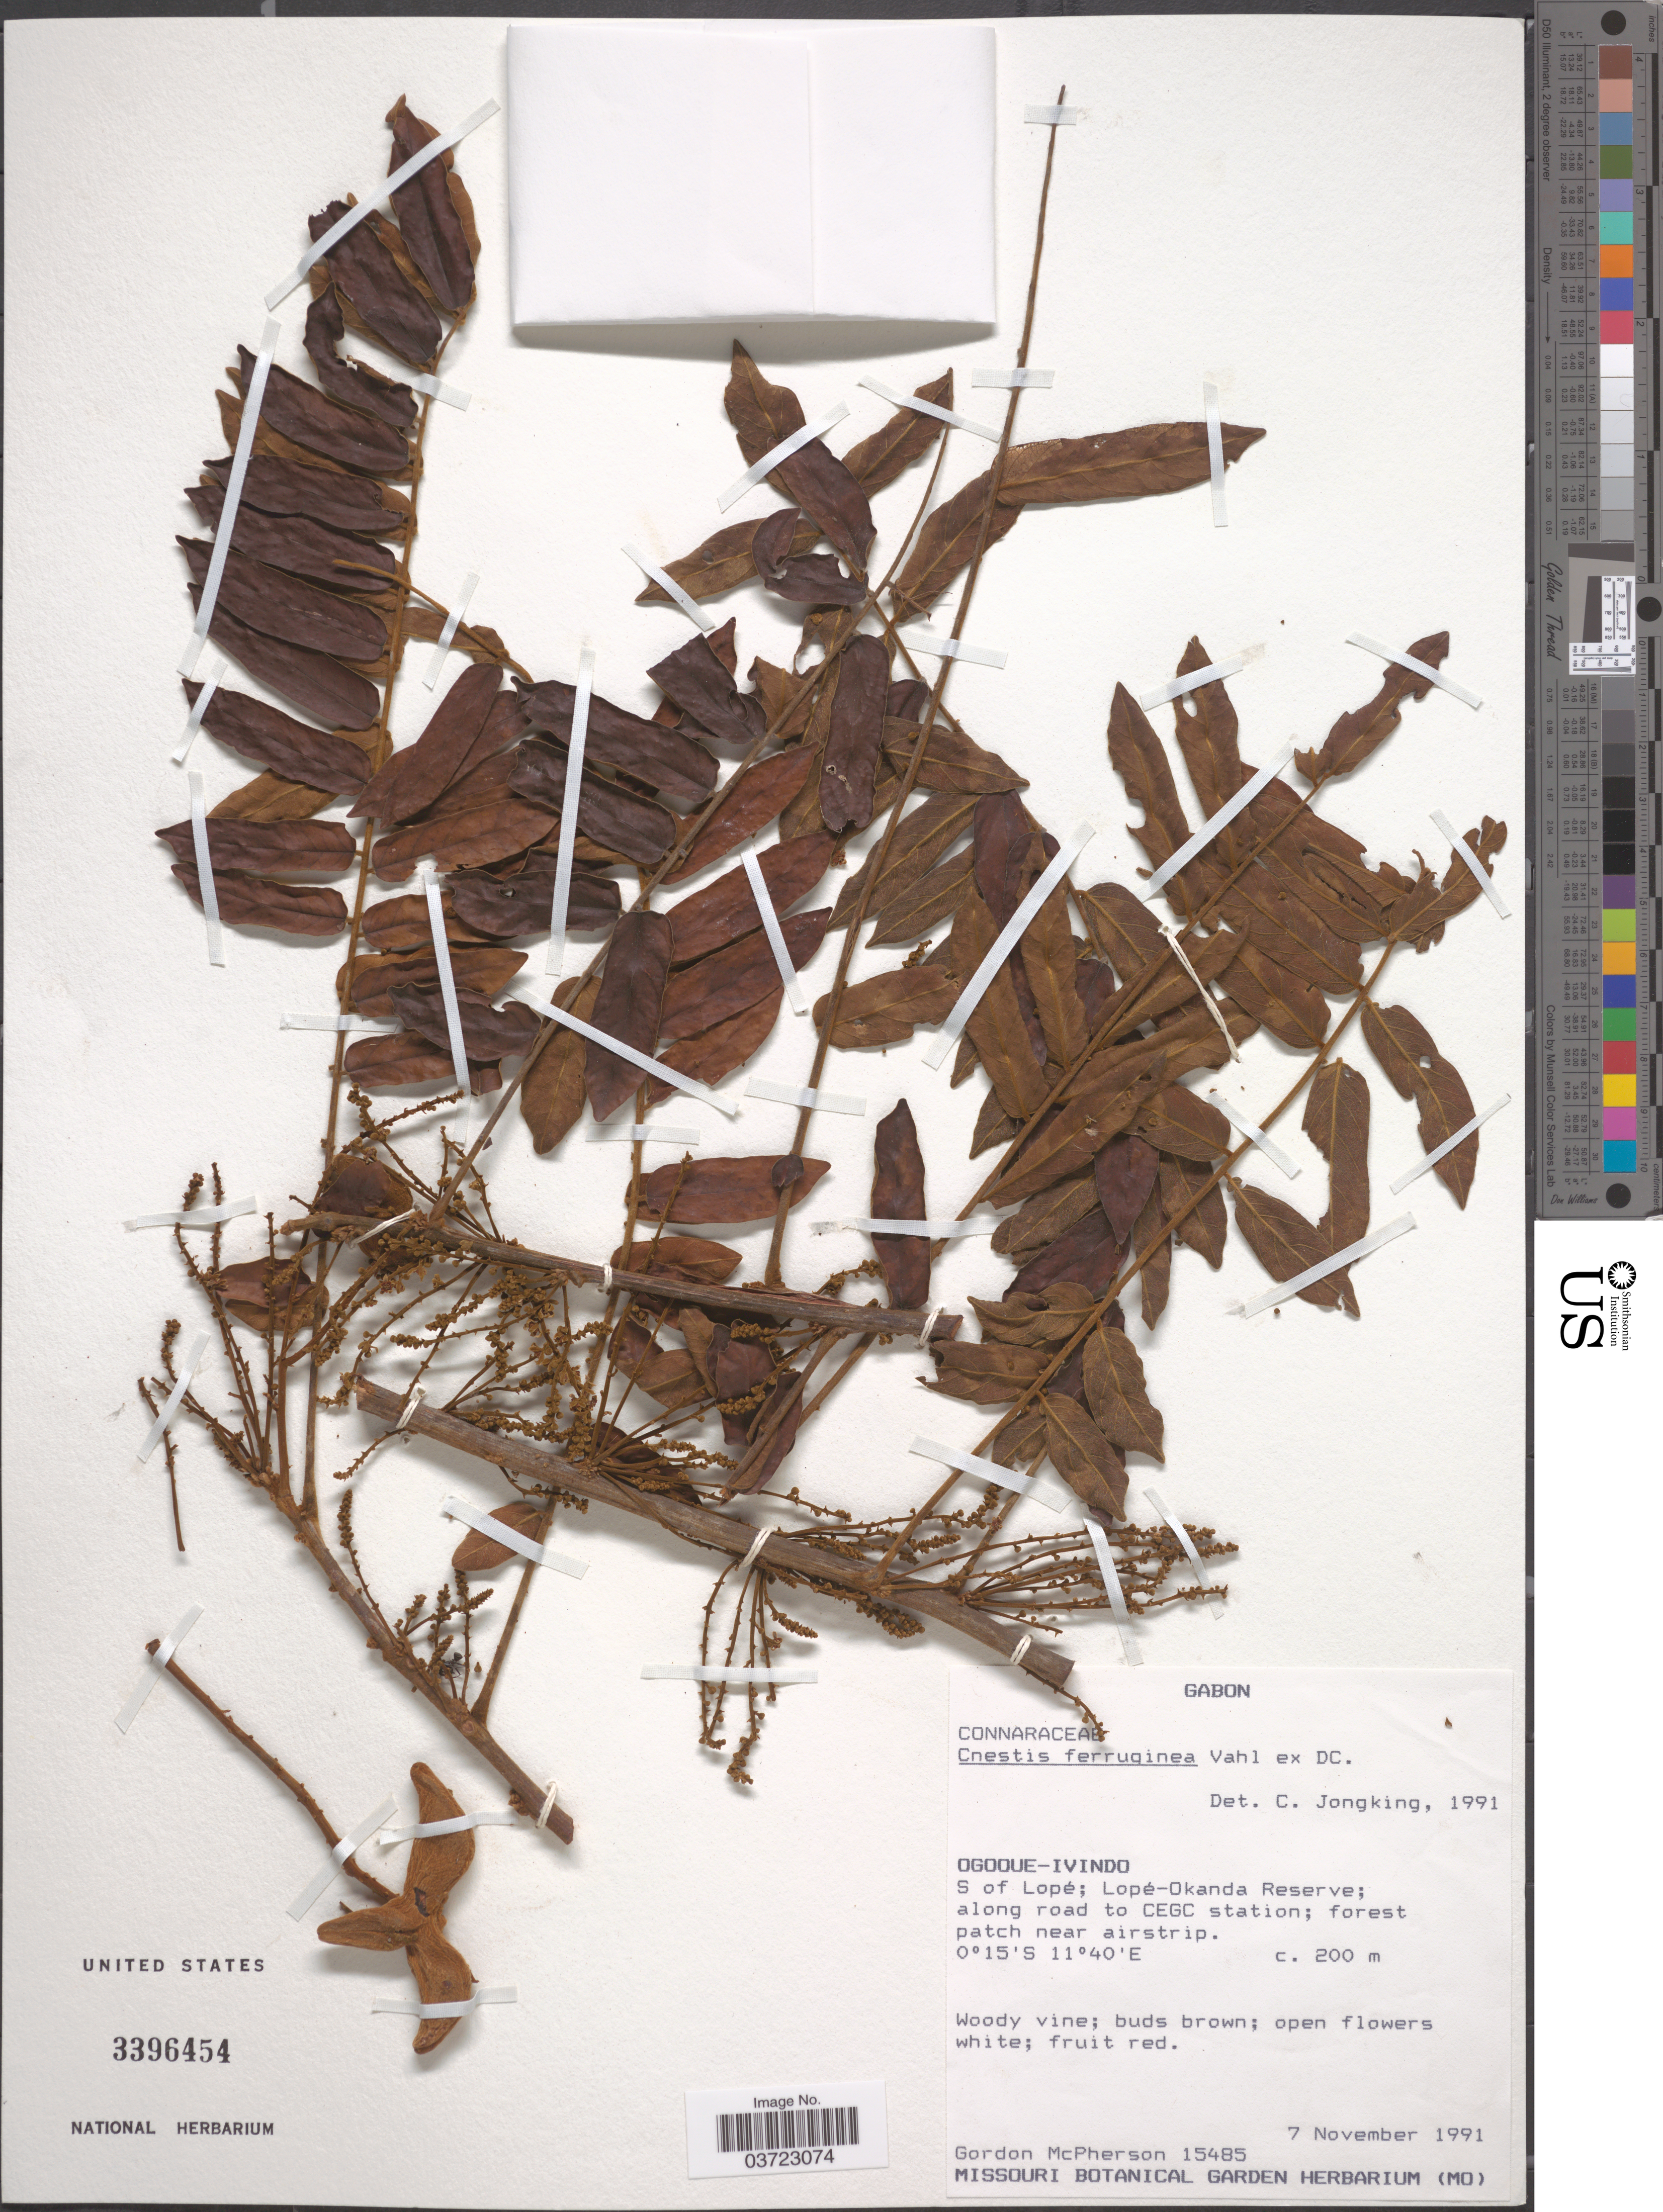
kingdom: Plantae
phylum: Tracheophyta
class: Magnoliopsida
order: Oxalidales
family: Connaraceae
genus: Cnestis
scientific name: Cnestis ferruginea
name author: Vahl ex DC.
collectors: G. McPherson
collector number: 15485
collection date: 1991-11-07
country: Gabon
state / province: Ogooue-Ivindo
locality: S of Lopé; Lopé-Okanda Reserve; along road to CEGC station; forest patch near airstrip.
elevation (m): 200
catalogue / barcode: US 3396454